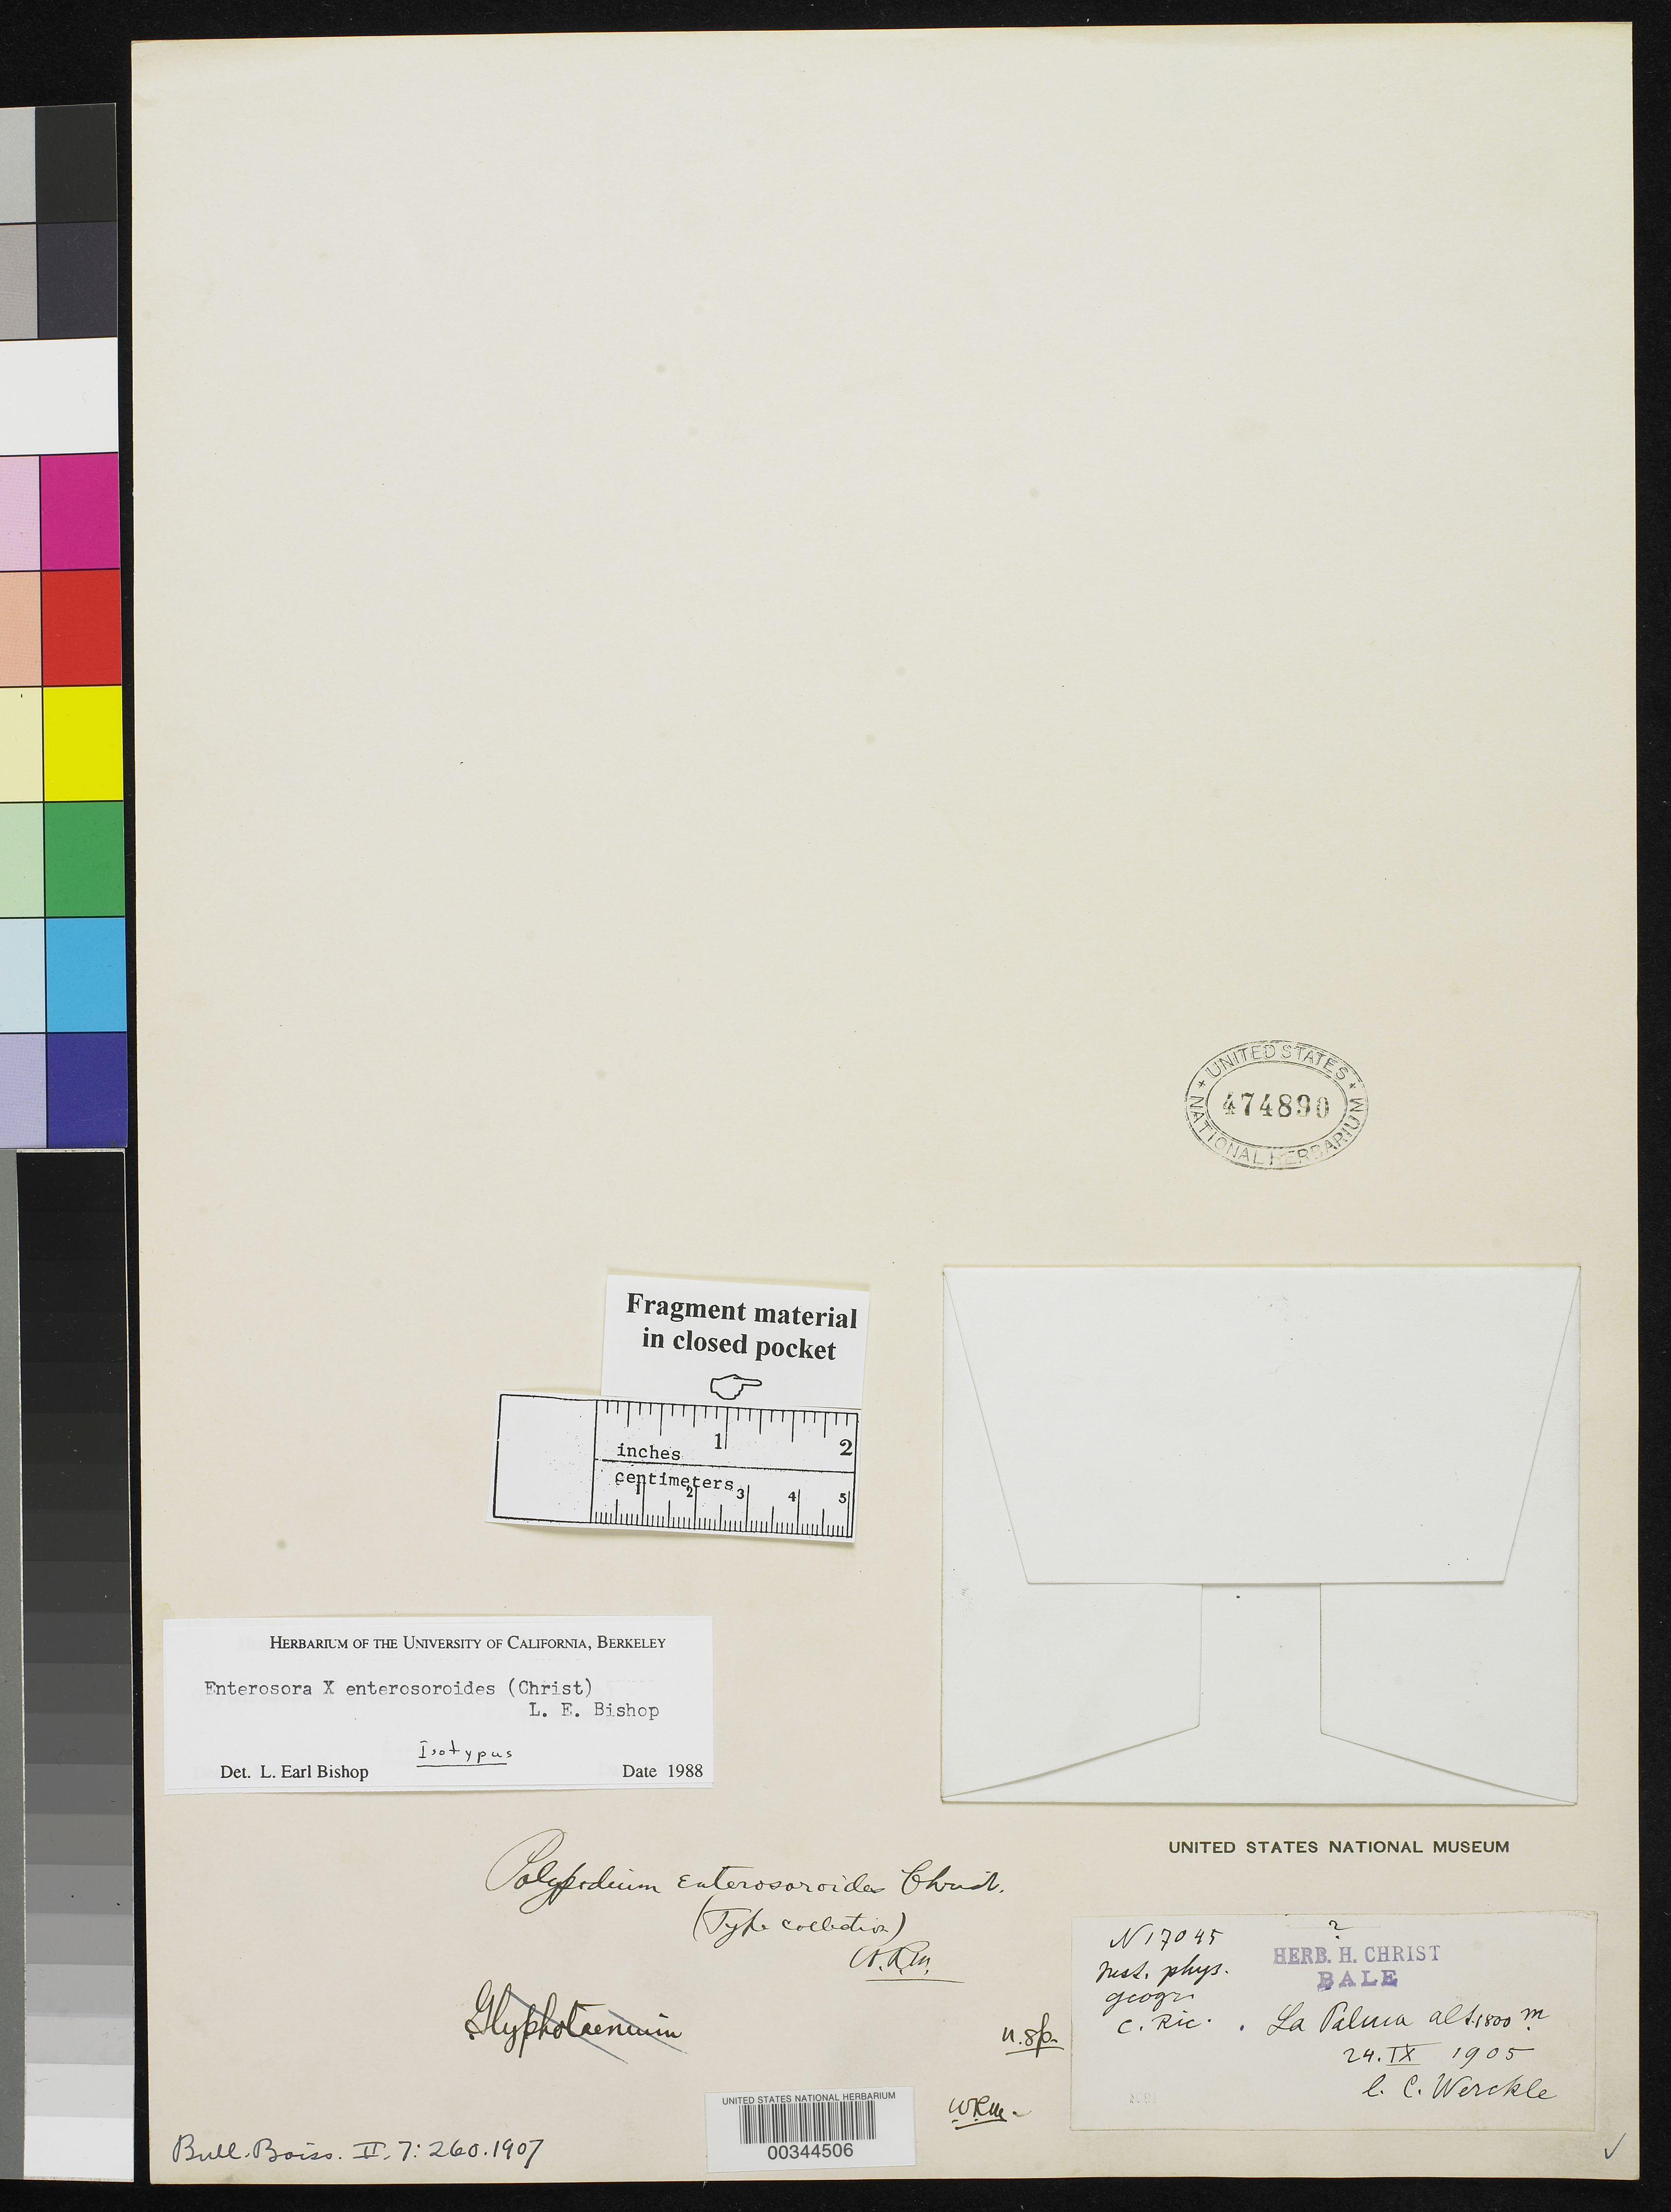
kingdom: Plantae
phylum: Tracheophyta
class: Polypodiopsida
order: Polypodiales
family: Polypodiaceae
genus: Polypodium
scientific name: Polypodium enterosoroides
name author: Christ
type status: Isotype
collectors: C. C Wercklé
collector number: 17045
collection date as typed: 24 Sep 1905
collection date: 1905-09-24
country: Costa Rica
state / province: San José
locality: La Palma.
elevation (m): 1800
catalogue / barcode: US 474890